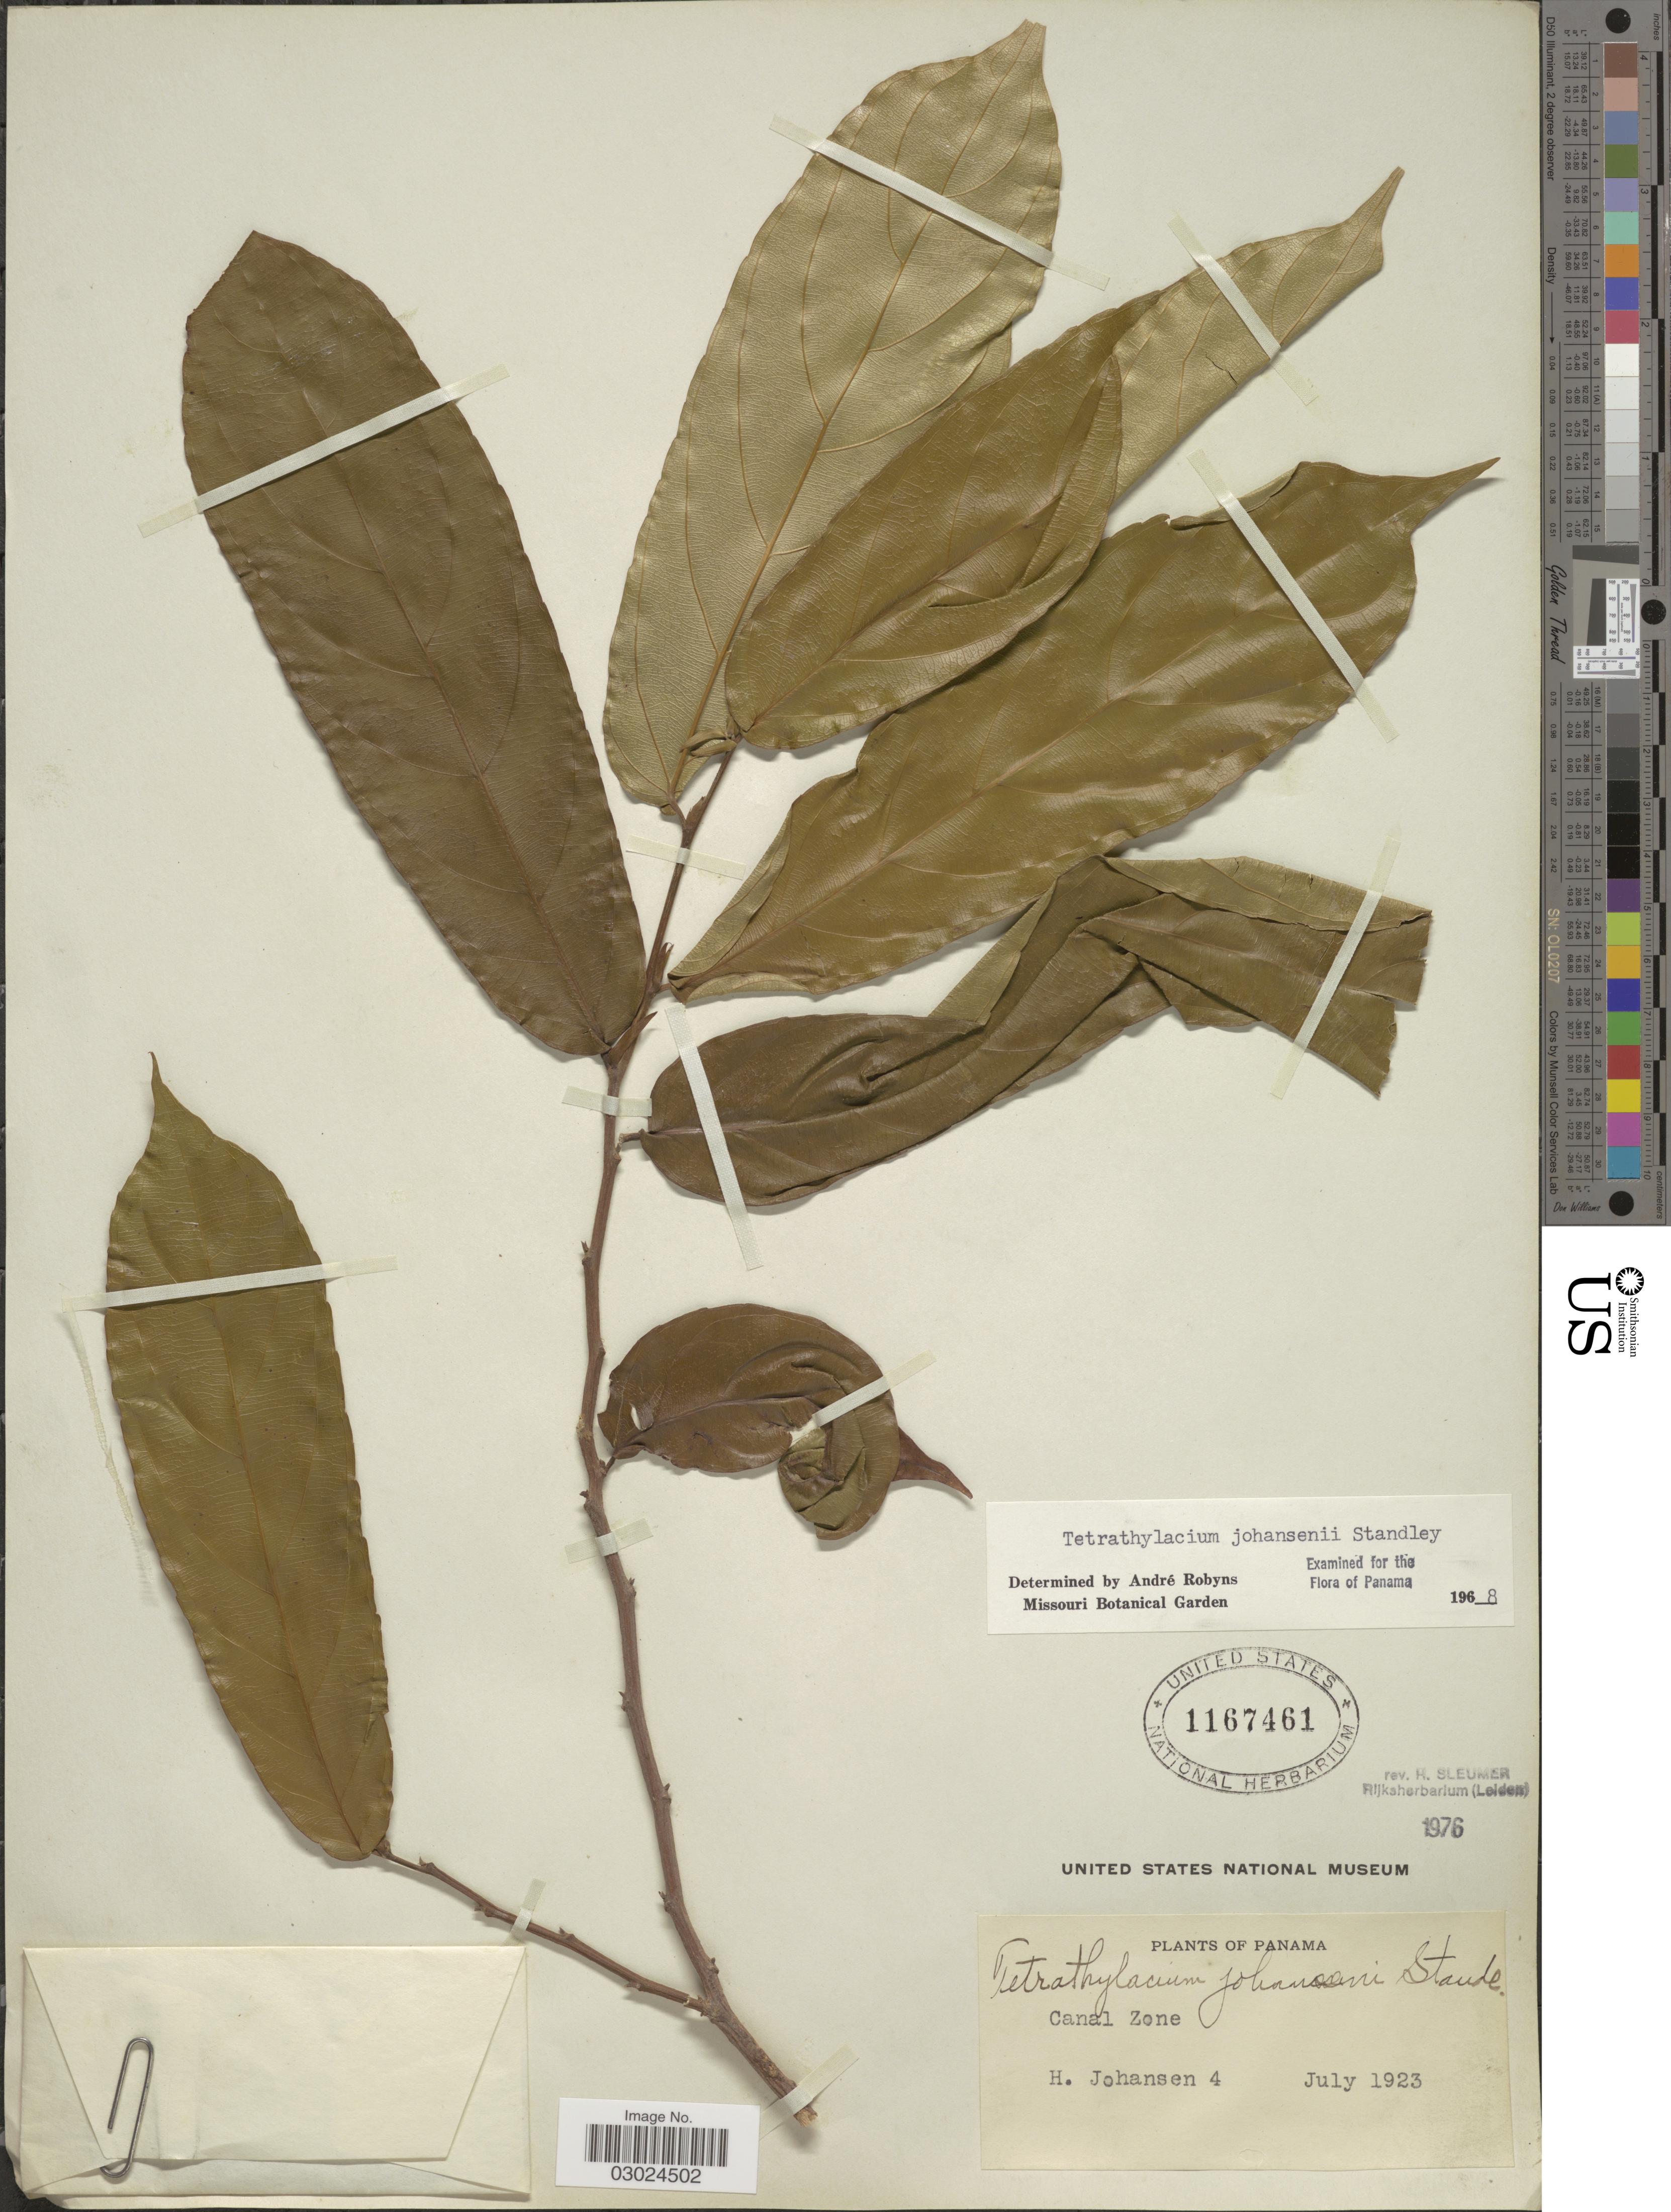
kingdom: Plantae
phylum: Tracheophyta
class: Magnoliopsida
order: Malpighiales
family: Salicaceae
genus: Tetrathylacium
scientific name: Tetrathylacium johansenii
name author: Standl.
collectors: H. Johansen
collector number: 4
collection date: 1923-07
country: Panama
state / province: Colón / Panamá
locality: Canal Zone.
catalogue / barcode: US 1167461